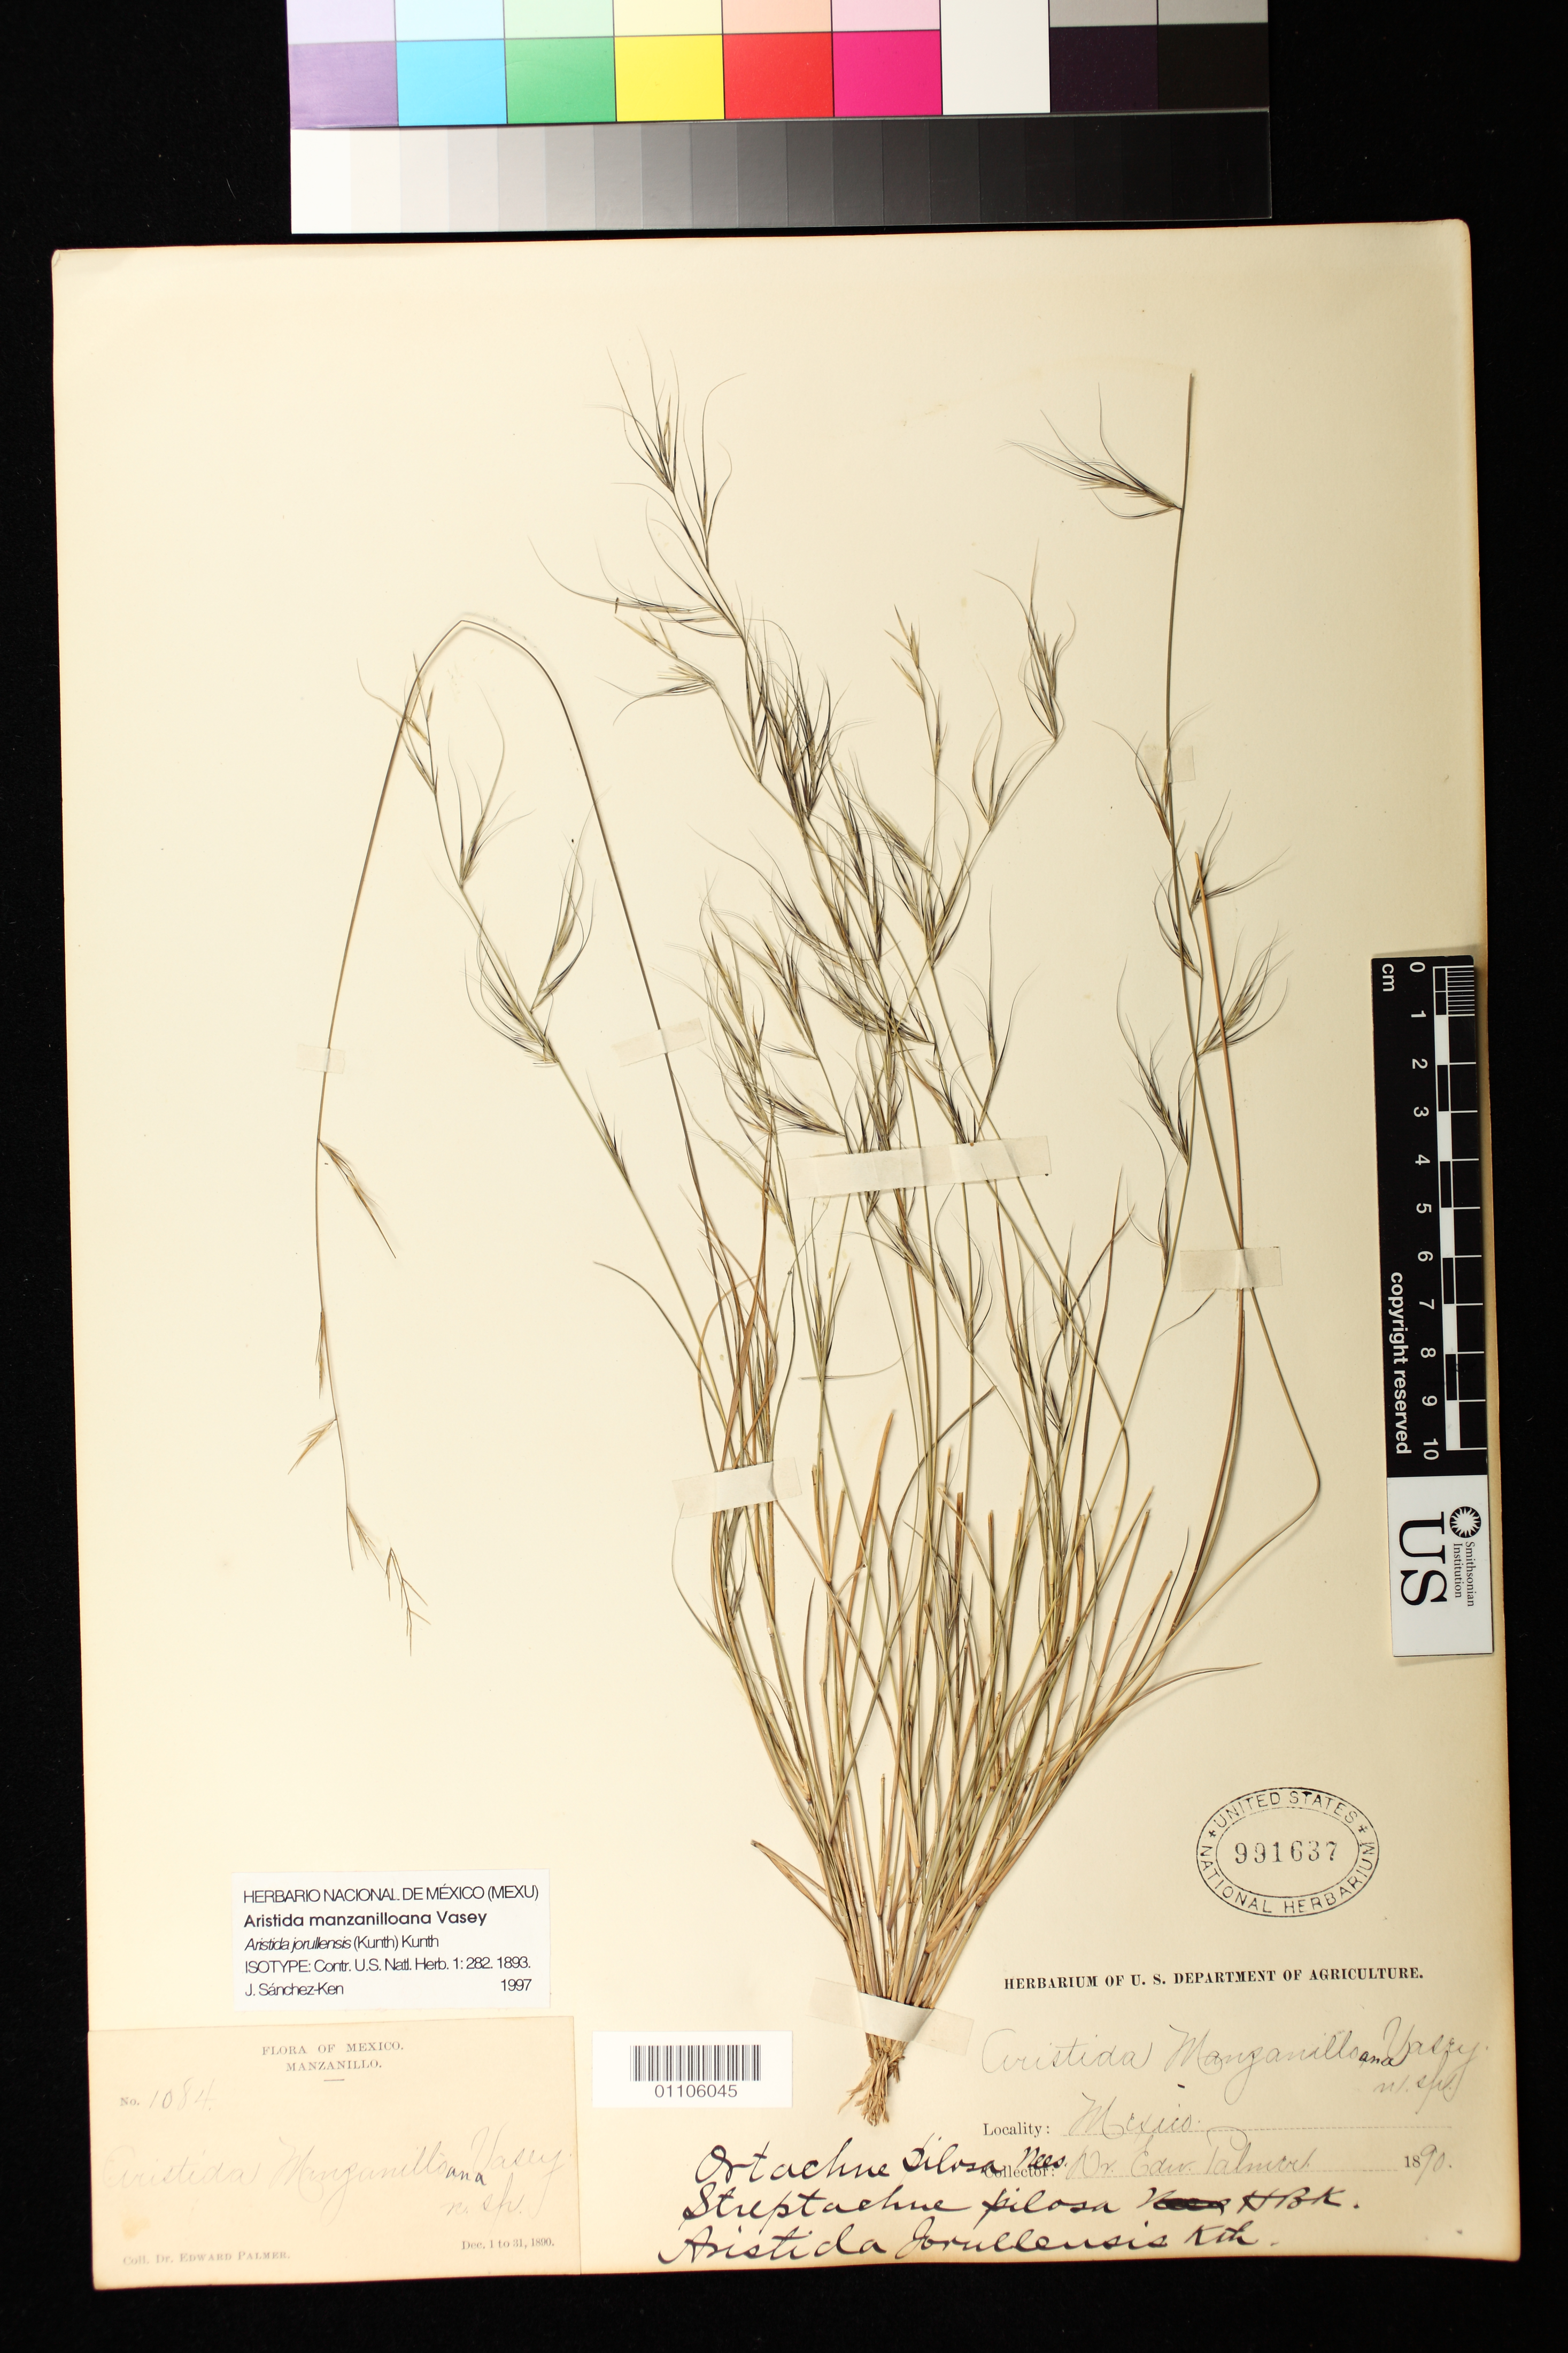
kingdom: Plantae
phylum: Tracheophyta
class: Liliopsida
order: Poales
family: Poaceae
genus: Aristida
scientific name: Aristida manzanilloana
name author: Vasey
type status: Isotype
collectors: E. Palmer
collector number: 1084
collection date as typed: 01 Dec 1890 to 31 Dec 1890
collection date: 1890-12-01/1890-12-31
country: Mexico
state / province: Colima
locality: Manzanillo.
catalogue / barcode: US 991637